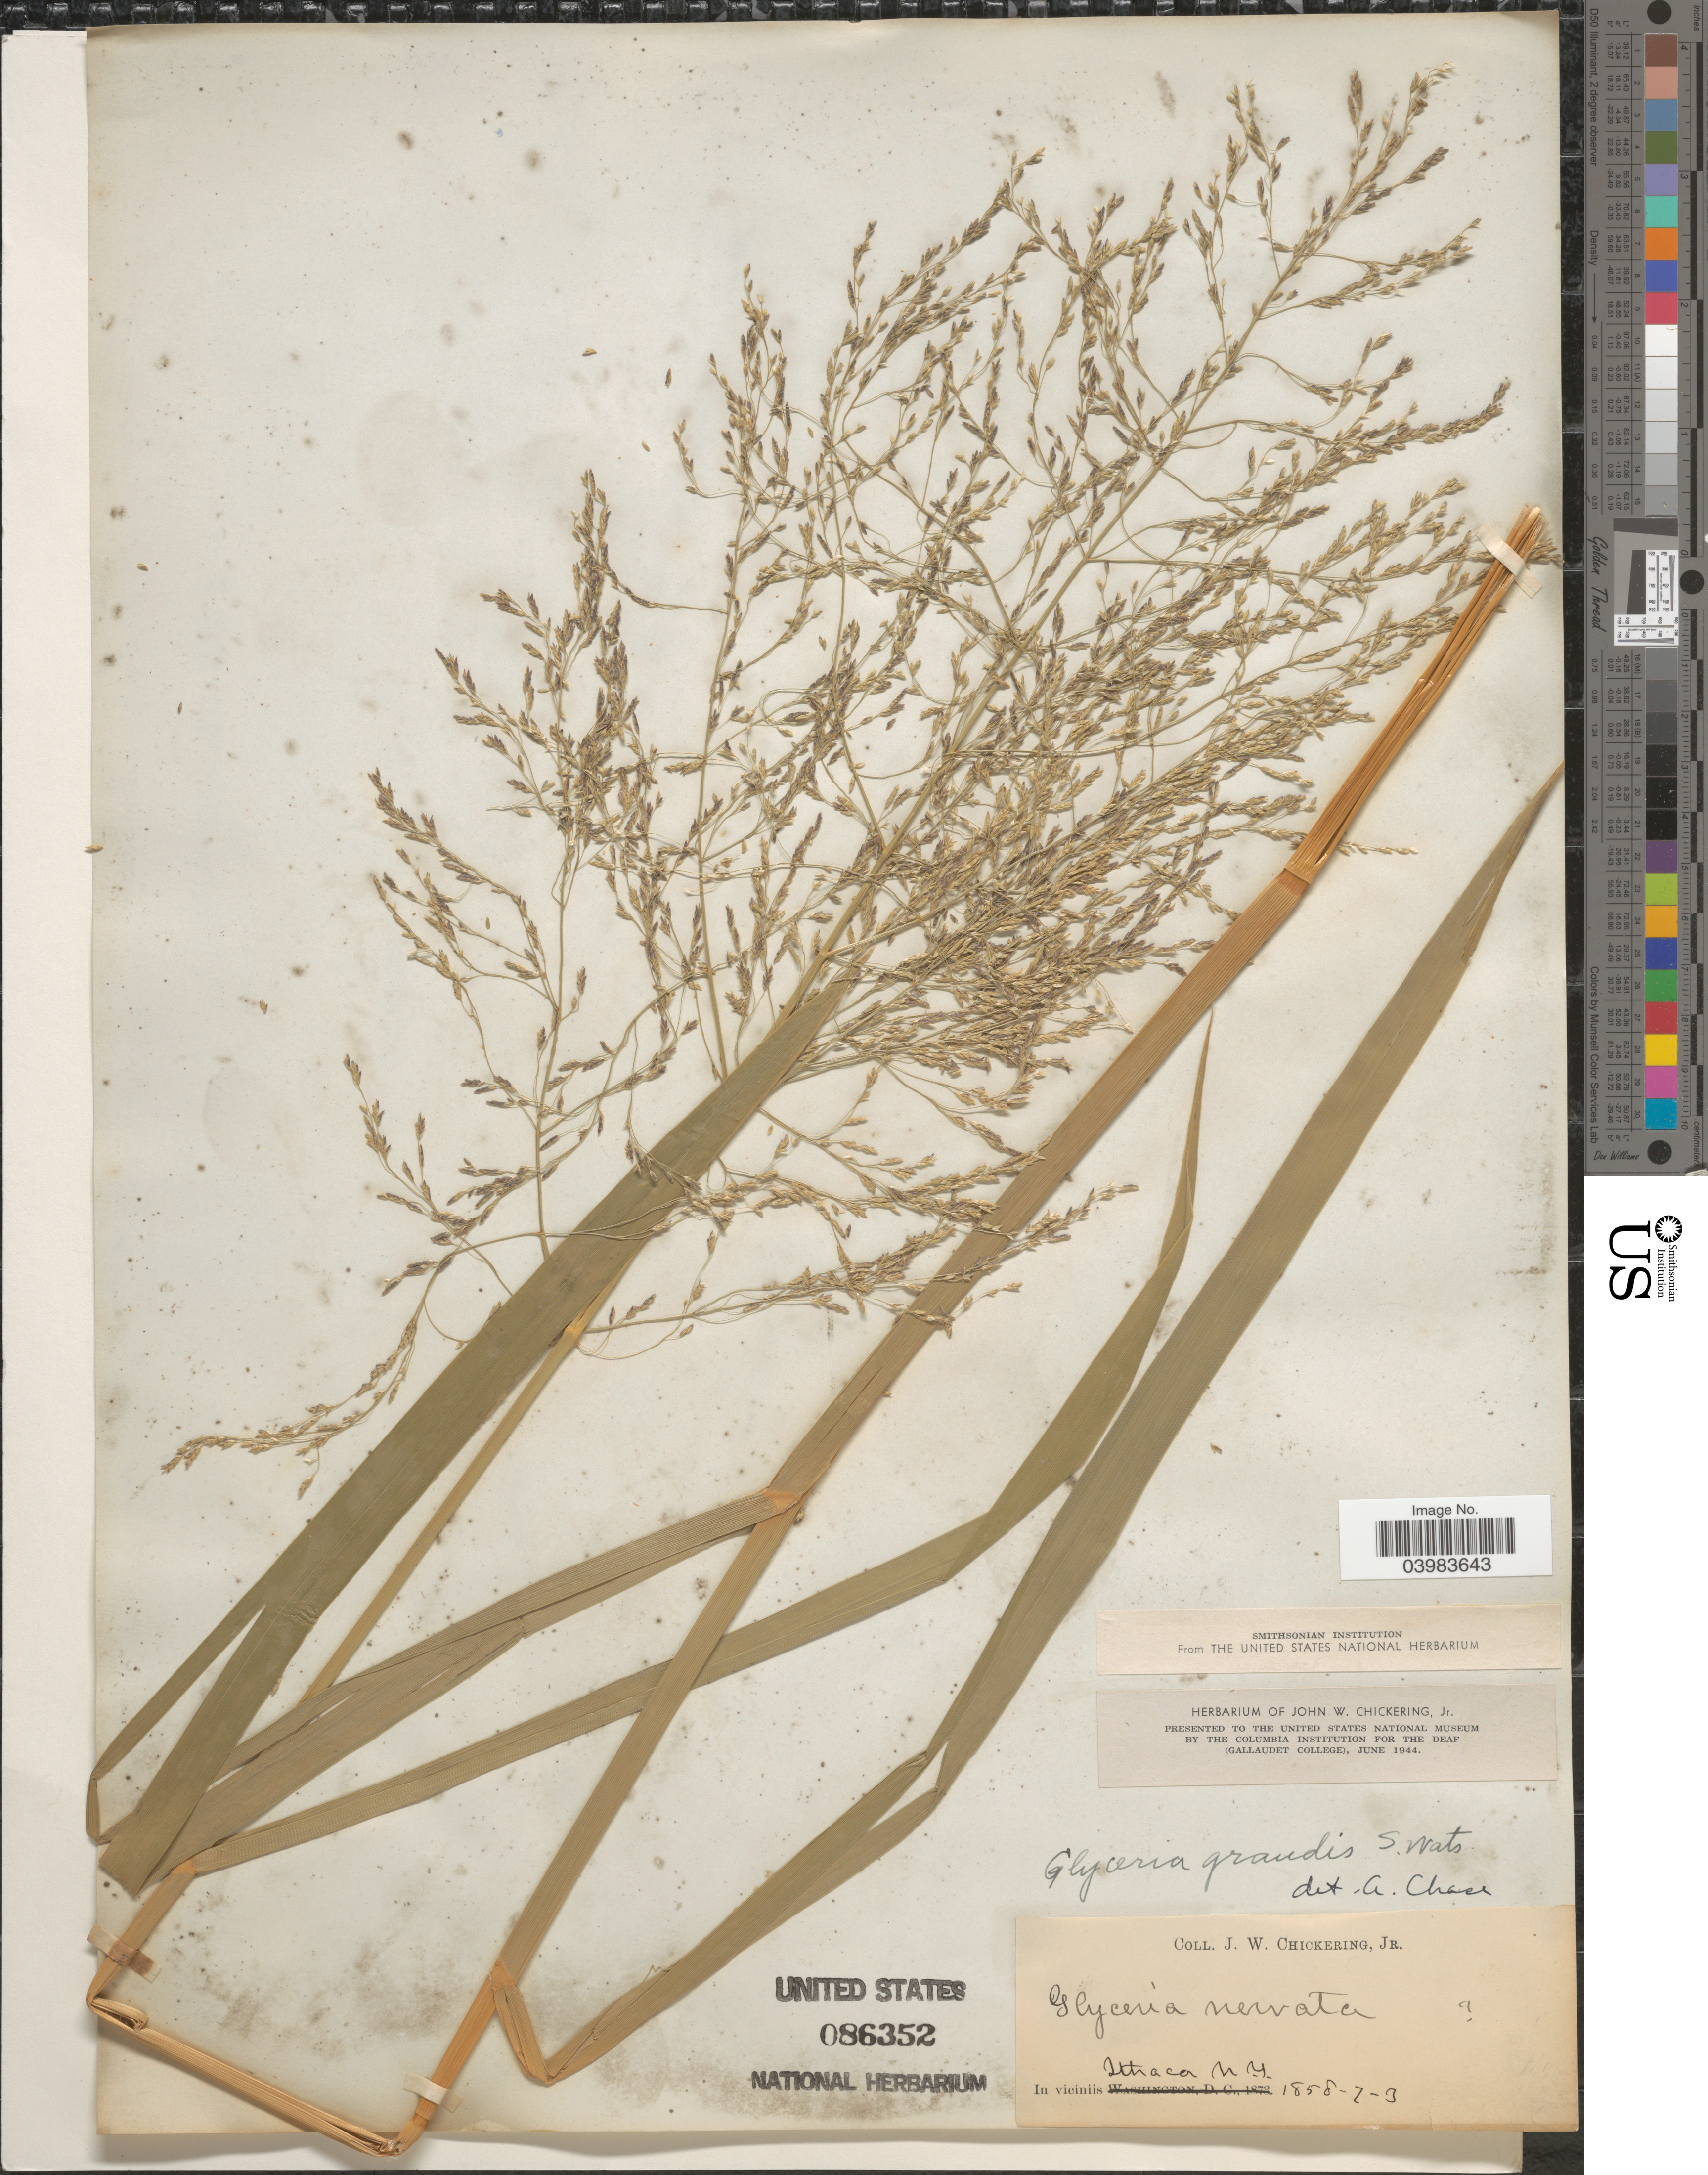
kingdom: Plantae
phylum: Tracheophyta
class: Liliopsida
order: Poales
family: Poaceae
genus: Glyceria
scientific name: Glyceria grandis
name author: S. Watson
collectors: J. W. Chickering Jr.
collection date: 1858-07-03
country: United States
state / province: New York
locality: In viciniis Ithaca.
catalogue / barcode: US 86352